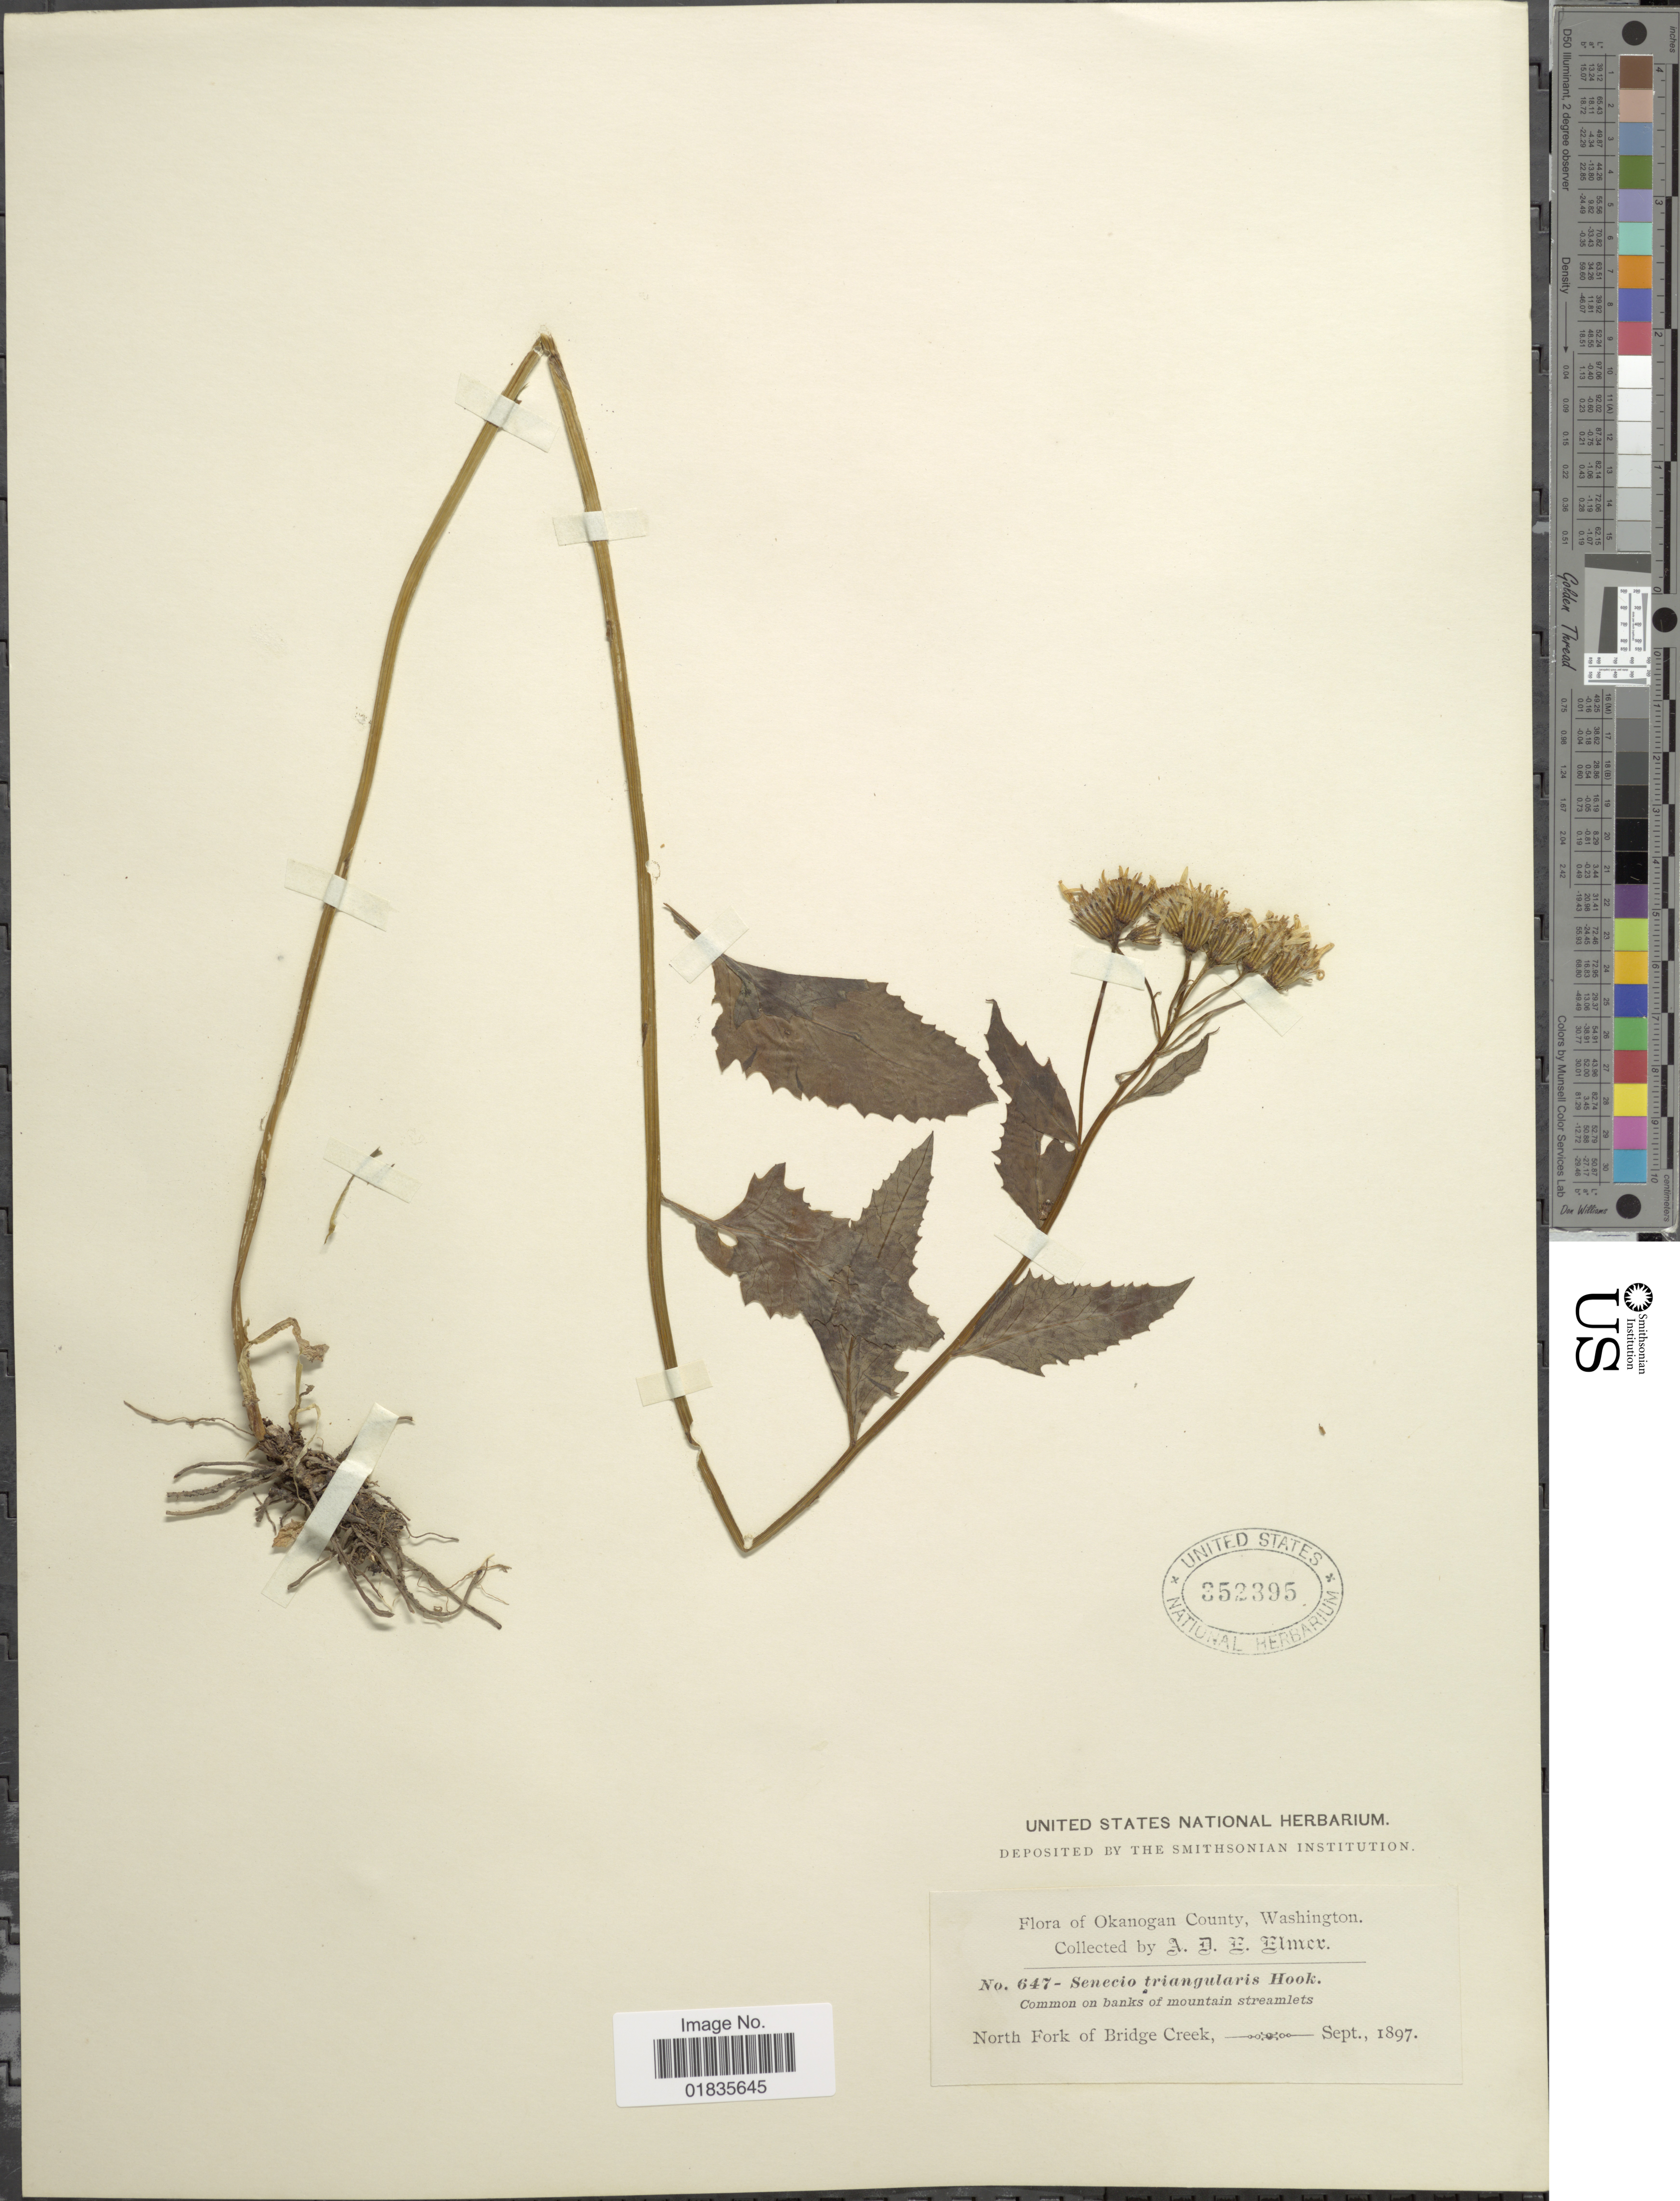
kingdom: Plantae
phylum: Tracheophyta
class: Magnoliopsida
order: Asterales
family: Asteraceae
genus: Senecio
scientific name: Senecio triangularis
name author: Hook.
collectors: A. D. E. Elmer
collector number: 647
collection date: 1897-09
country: United States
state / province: Washington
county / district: Okanogan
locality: Okanogan County, common on banks of mountain streamlets, North Fork of Bridge Creek.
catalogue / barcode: US 352395